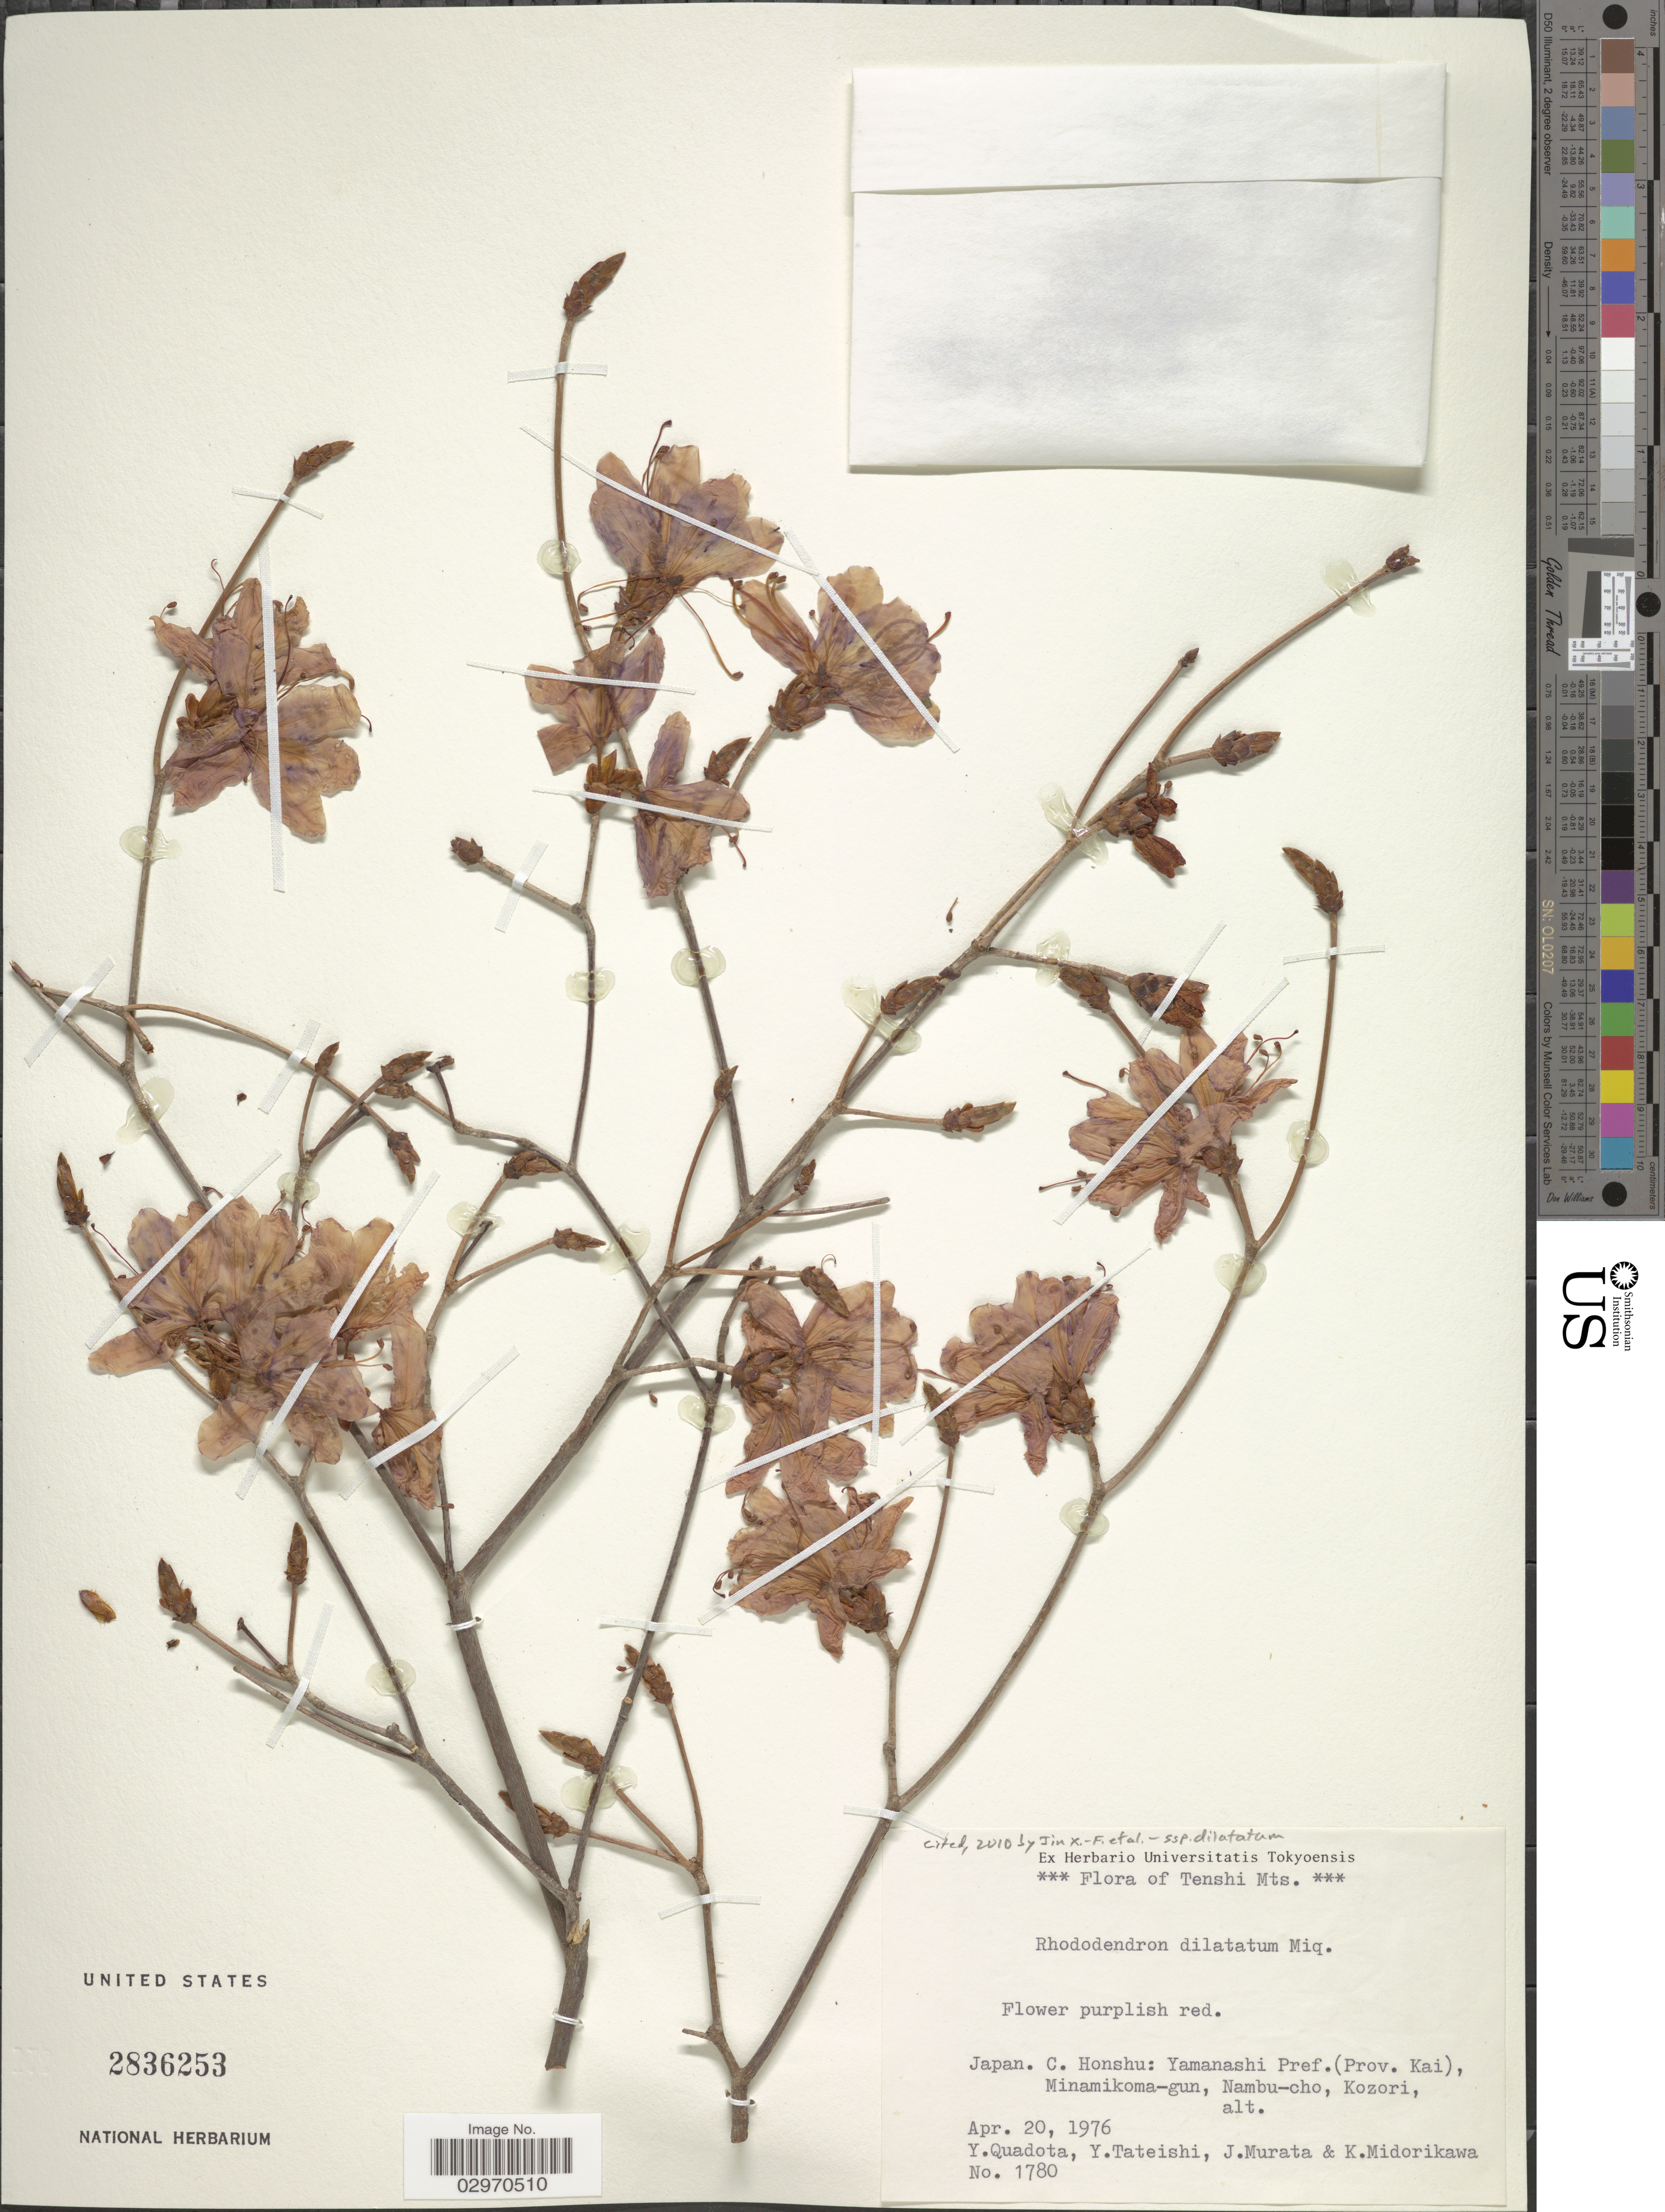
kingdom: Plantae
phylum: Tracheophyta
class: Magnoliopsida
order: Ericales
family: Ericaceae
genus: Rhododendron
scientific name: Rhododendron dilatatum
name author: Miq.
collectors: Y. Quadota, Y. Tateishi, J. Murata & K. Midorikawa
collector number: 1780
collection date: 1976-04-20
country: Japan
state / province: Yamanasi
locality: Tenshi Mts. C. Honshu: Yamanashi Pref. (Prov. Kai), Minamikoma-gun, Nambu-cho, Kozori.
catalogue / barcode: US 2836253